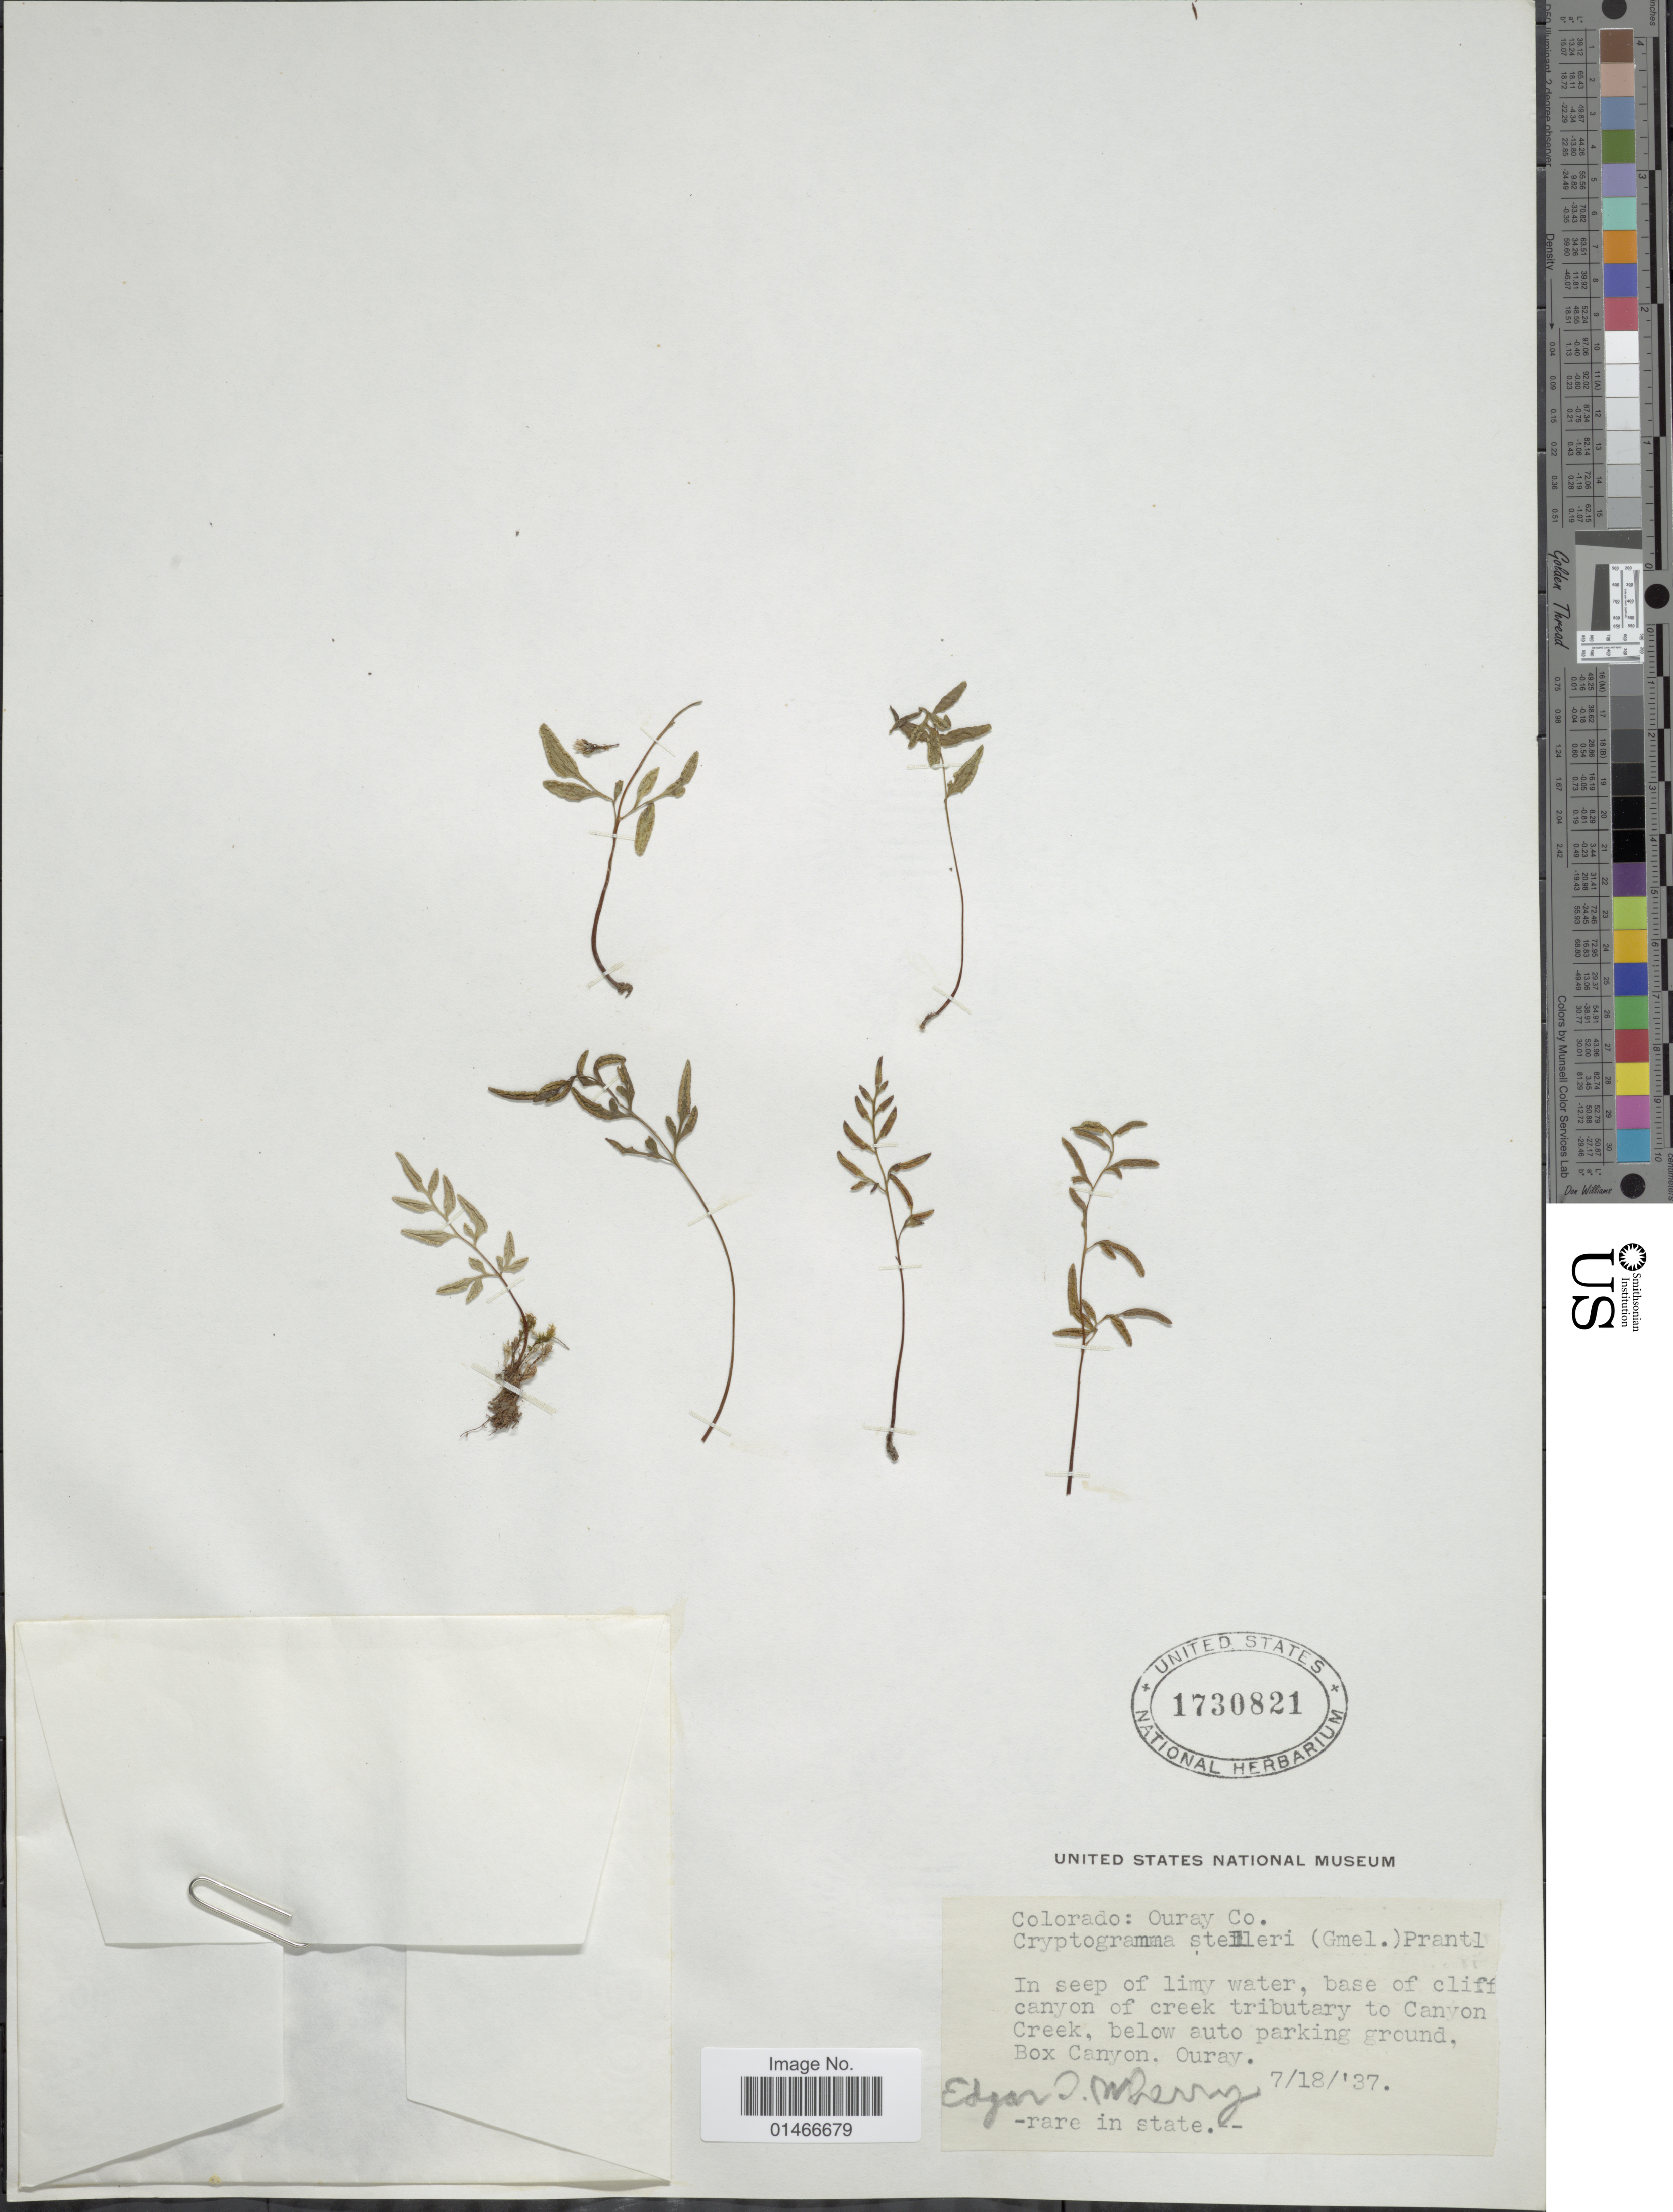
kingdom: Plantae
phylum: Tracheophyta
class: Polypodiopsida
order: Polypodiales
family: Pteridaceae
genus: Cryptogramma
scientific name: Cryptogramma stelleri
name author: (S.G. Gmel.) Prantl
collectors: E. Wherry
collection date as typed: Transcribed d/m/y: 18/7/37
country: United States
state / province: Colorado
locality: Ouray Co. Base of cliff canyon on creek tributary to Canyon Creek, below auto parking ground. Box Canyon. Ouray.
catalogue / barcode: US 1730821